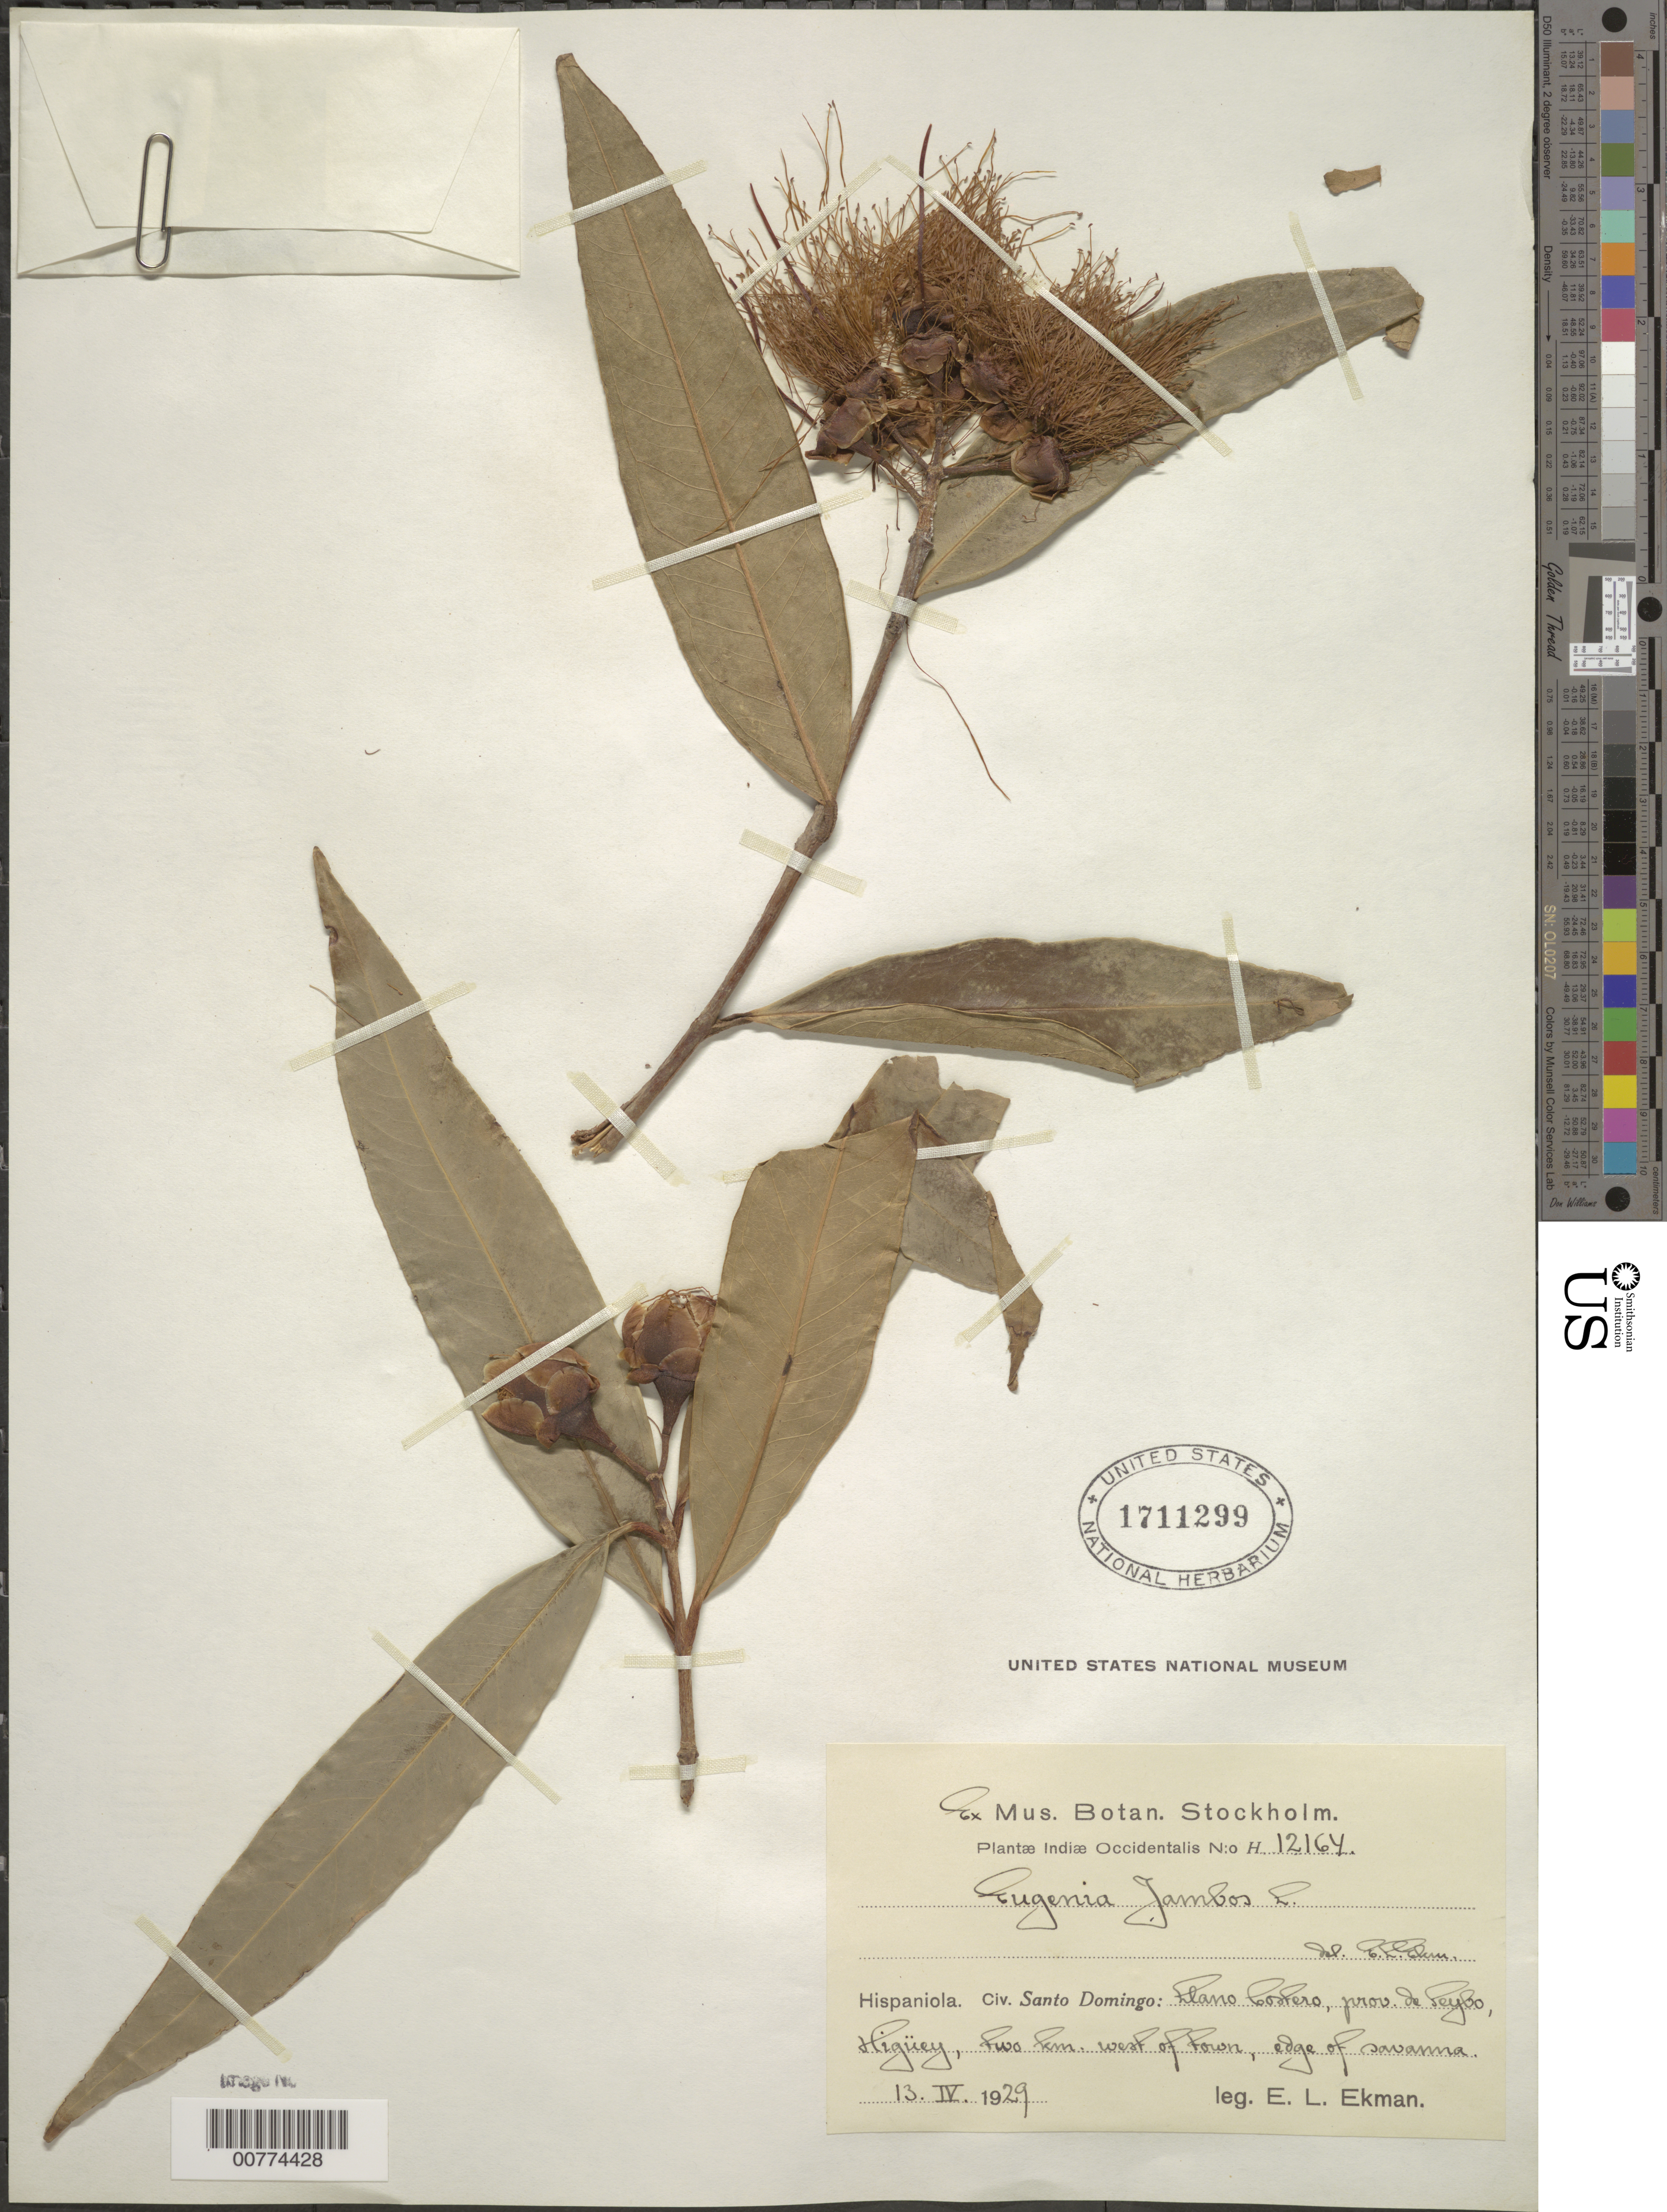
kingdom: Plantae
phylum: Tracheophyta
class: Magnoliopsida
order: Myrtales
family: Myrtaceae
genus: Syzygium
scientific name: Syzygium jambos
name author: (L.) Alston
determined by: Strong, Mark T., (BOT), Smithsonian Institution - National Museum of Natural History (UNITED STATES)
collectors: E. L. Ekman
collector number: H 12164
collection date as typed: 13 Apr 1929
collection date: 1929-04-13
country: Dominican Republic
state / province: El Seibo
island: Hispaniola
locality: Llano Costero, Higüey, west of town.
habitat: Edge of savanna.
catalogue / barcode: US 1711299